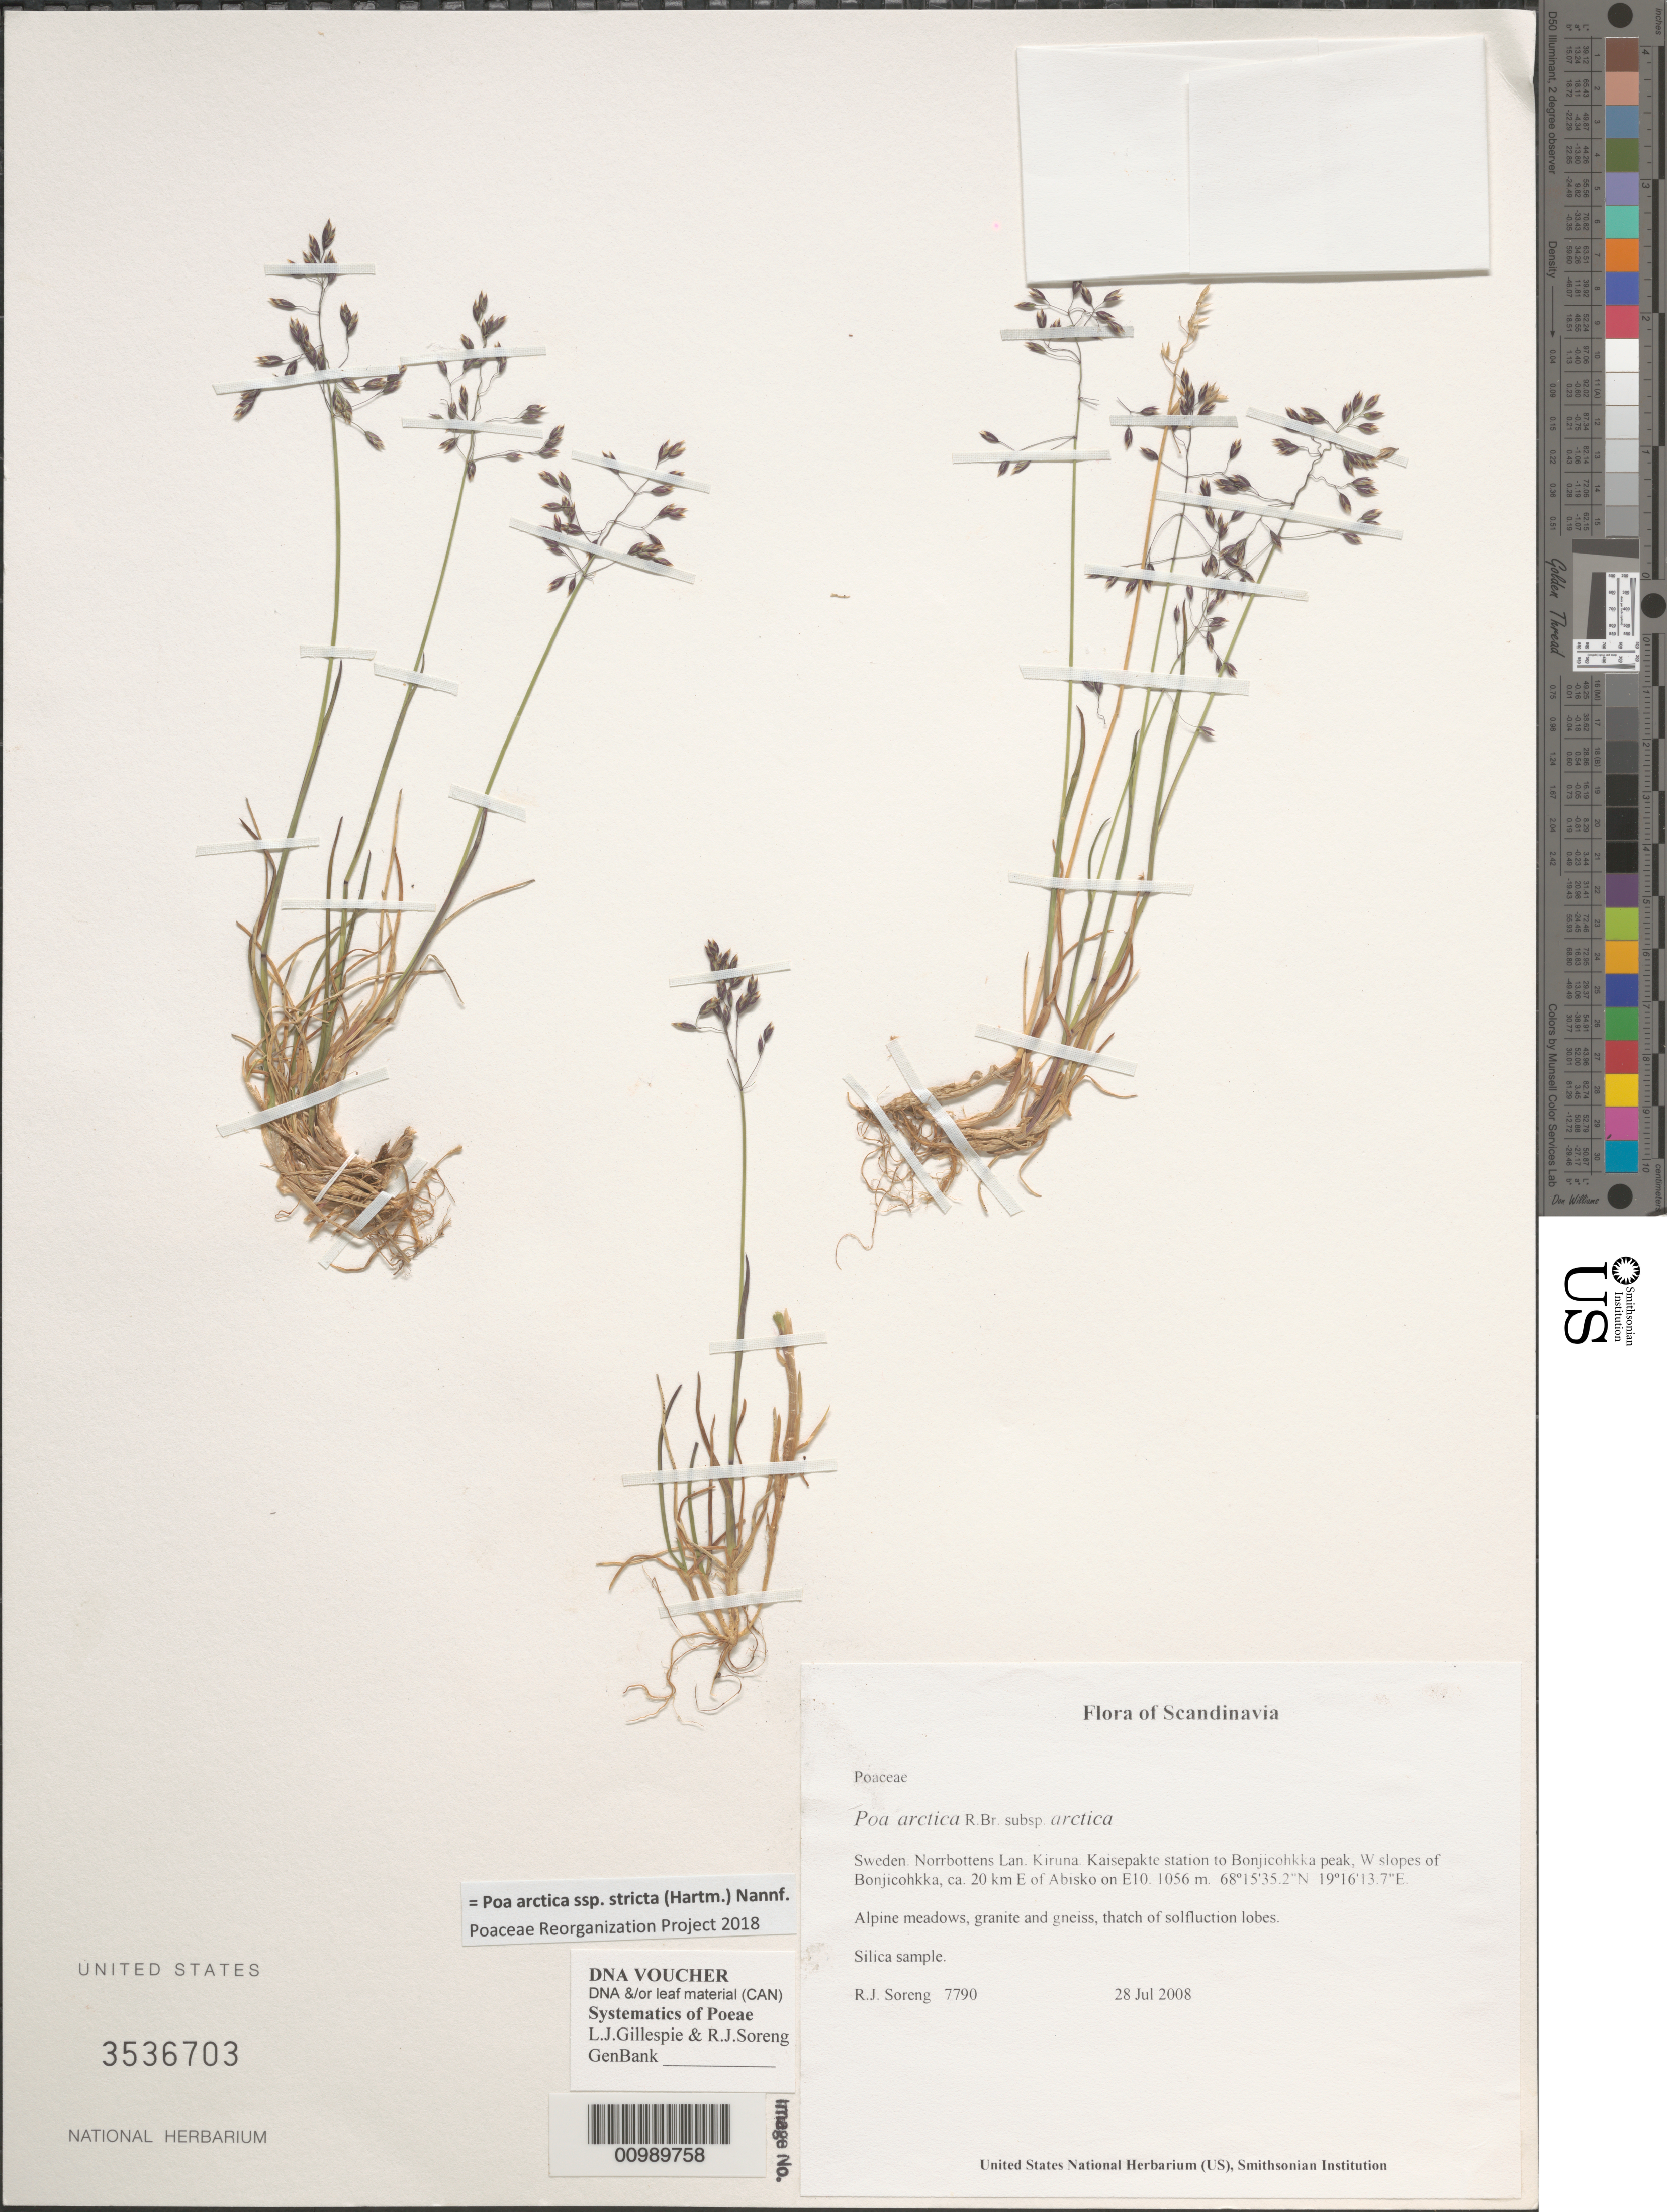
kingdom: Plantae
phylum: Tracheophyta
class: Liliopsida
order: Poales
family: Poaceae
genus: Poa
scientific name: Poa arctica subsp. stricta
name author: (Hartm.) Nannf.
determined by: Poaceae Reorganization Project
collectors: R. J. Soreng & N. L. Soreng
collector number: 7790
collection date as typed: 28 Jul 2008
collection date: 2008-07-28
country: Sweden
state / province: Norrbotten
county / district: Kiruna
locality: Kaisepakte station to Bonjicohkka peak, W slopes of Bonjicohkka, ca. 20 km E of Abisko on E10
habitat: Alpine meadows, granite and gneiss, thatch of solfluction lobes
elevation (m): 1056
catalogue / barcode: US 3536703